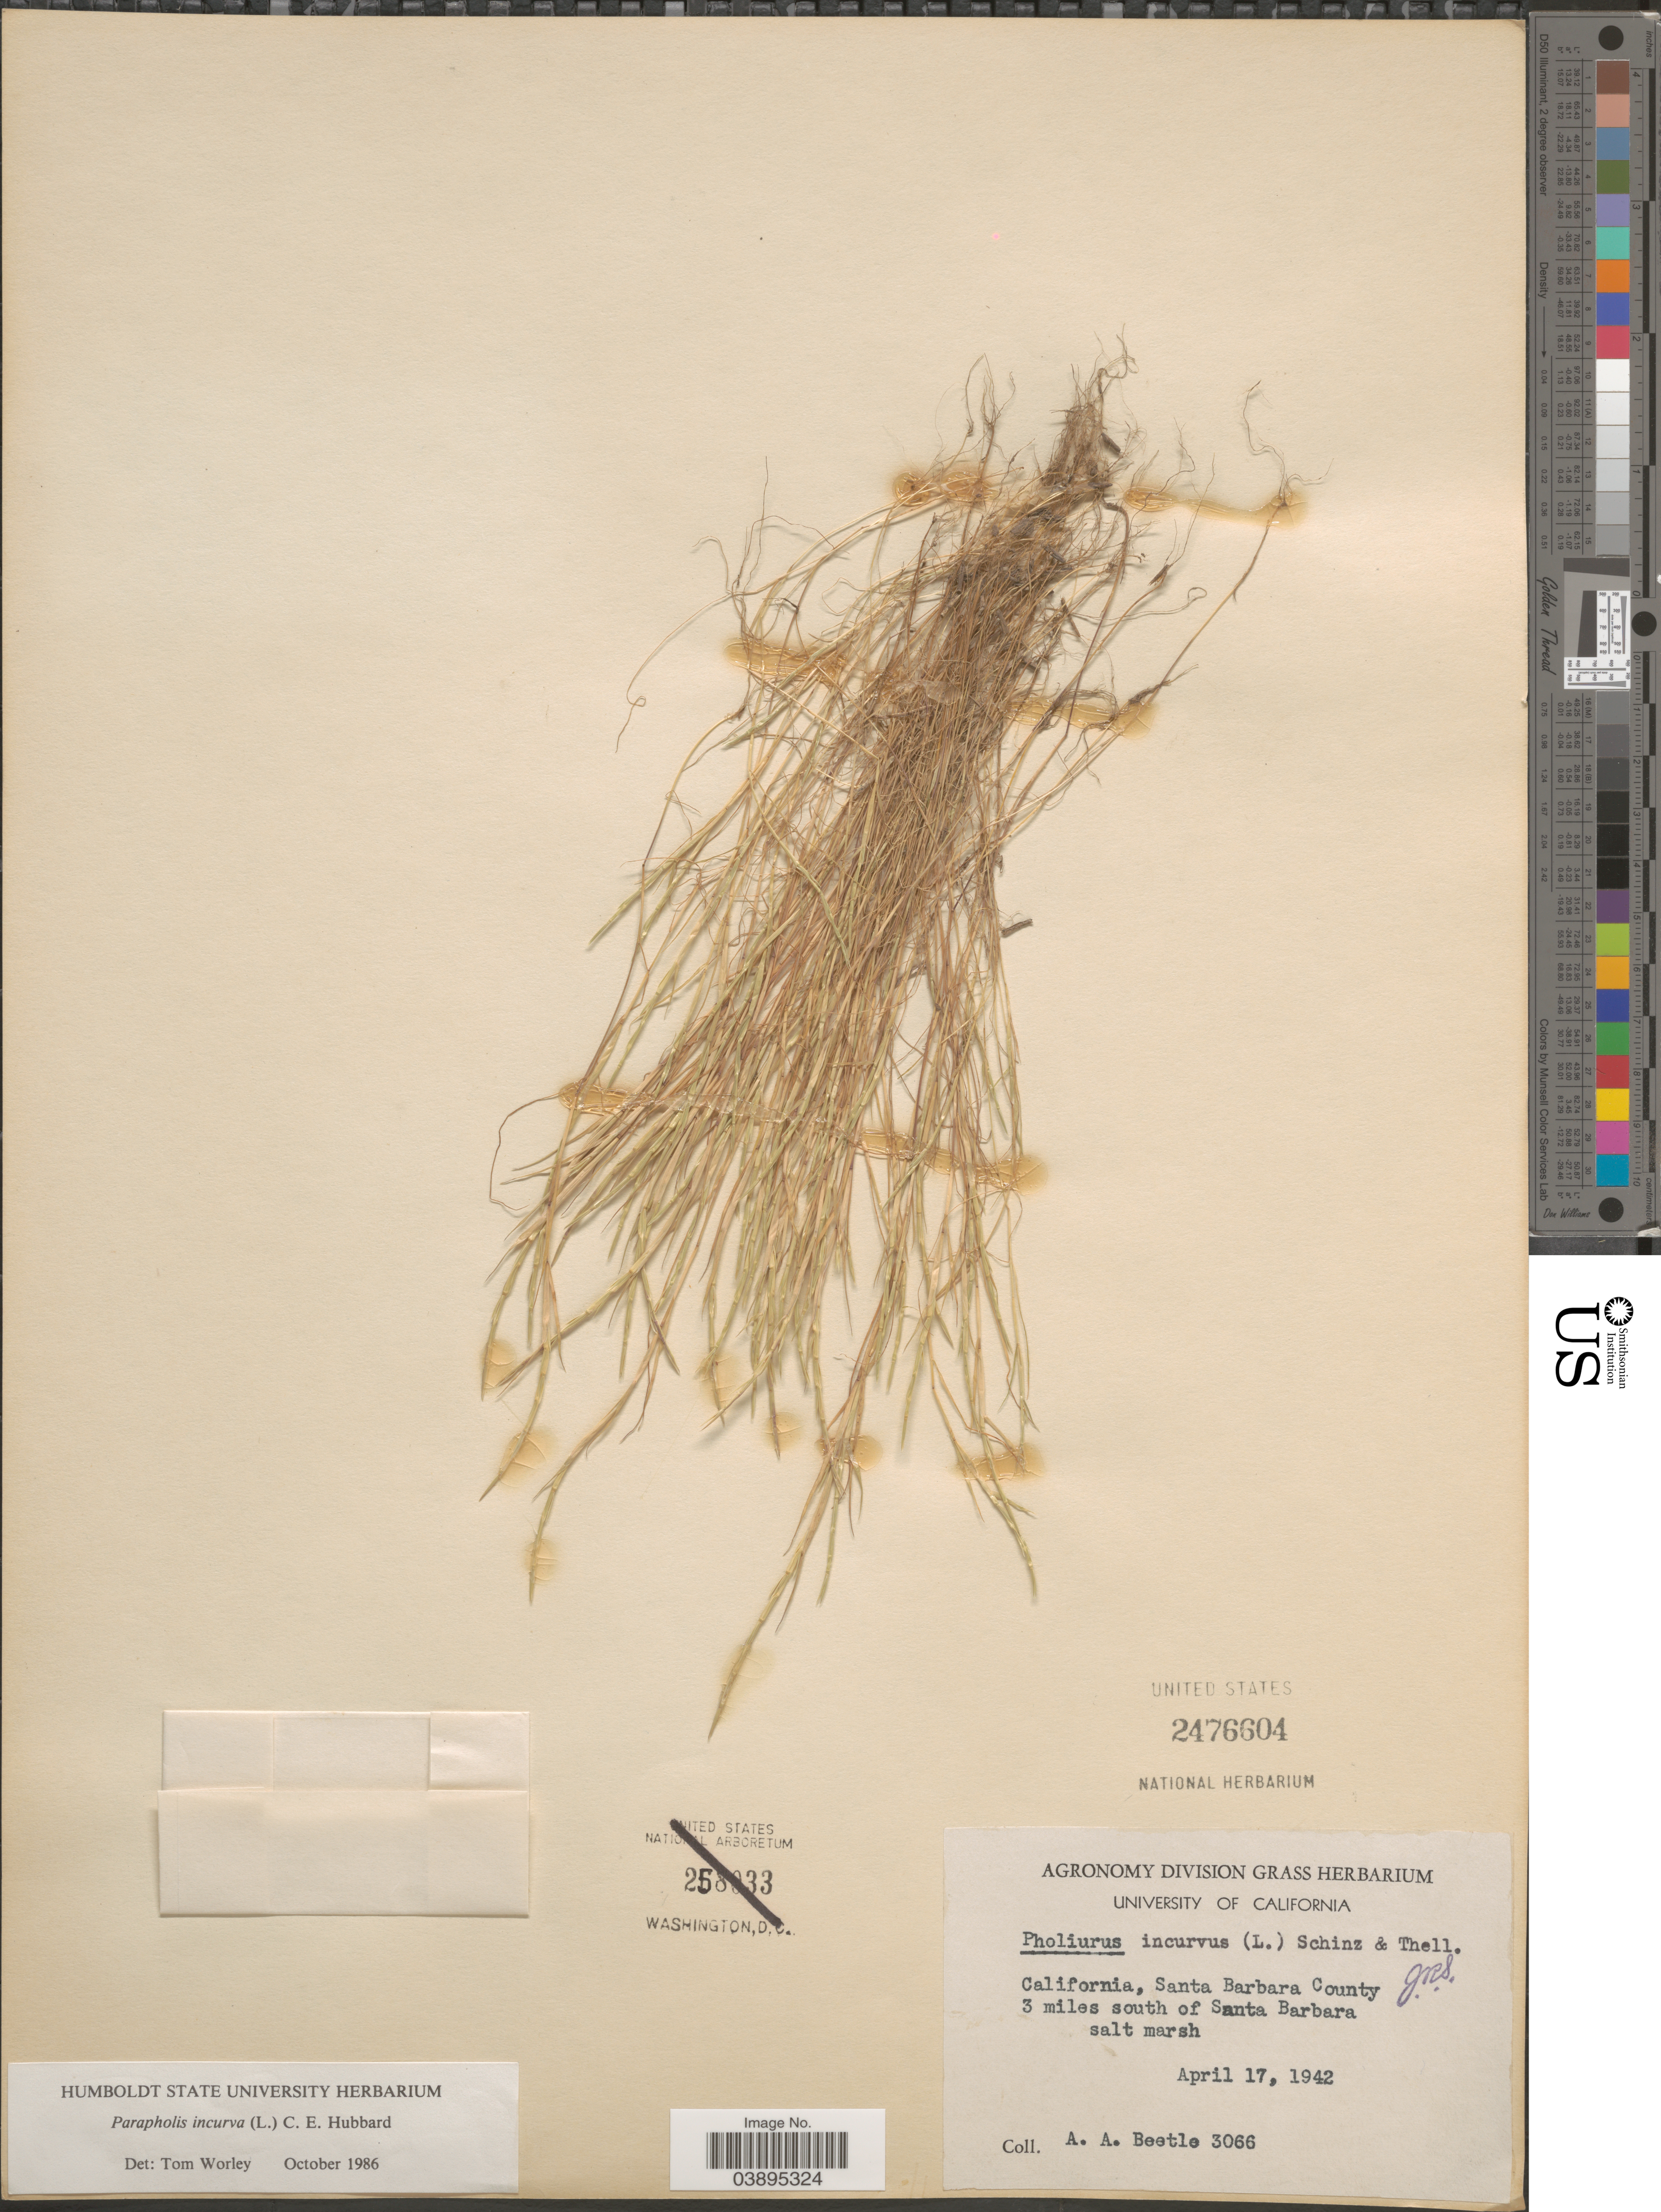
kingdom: Plantae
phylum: Tracheophyta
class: Liliopsida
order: Poales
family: Poaceae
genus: Parapholis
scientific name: Parapholis incurva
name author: (L.) C.E. Hubb.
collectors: A. A. Beetle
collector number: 3066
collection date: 1942-04-17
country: United States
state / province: California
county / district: Santa Barbara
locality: Santa Barbara County. 3 miles south of Santa Barbara.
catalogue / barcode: US 2476604